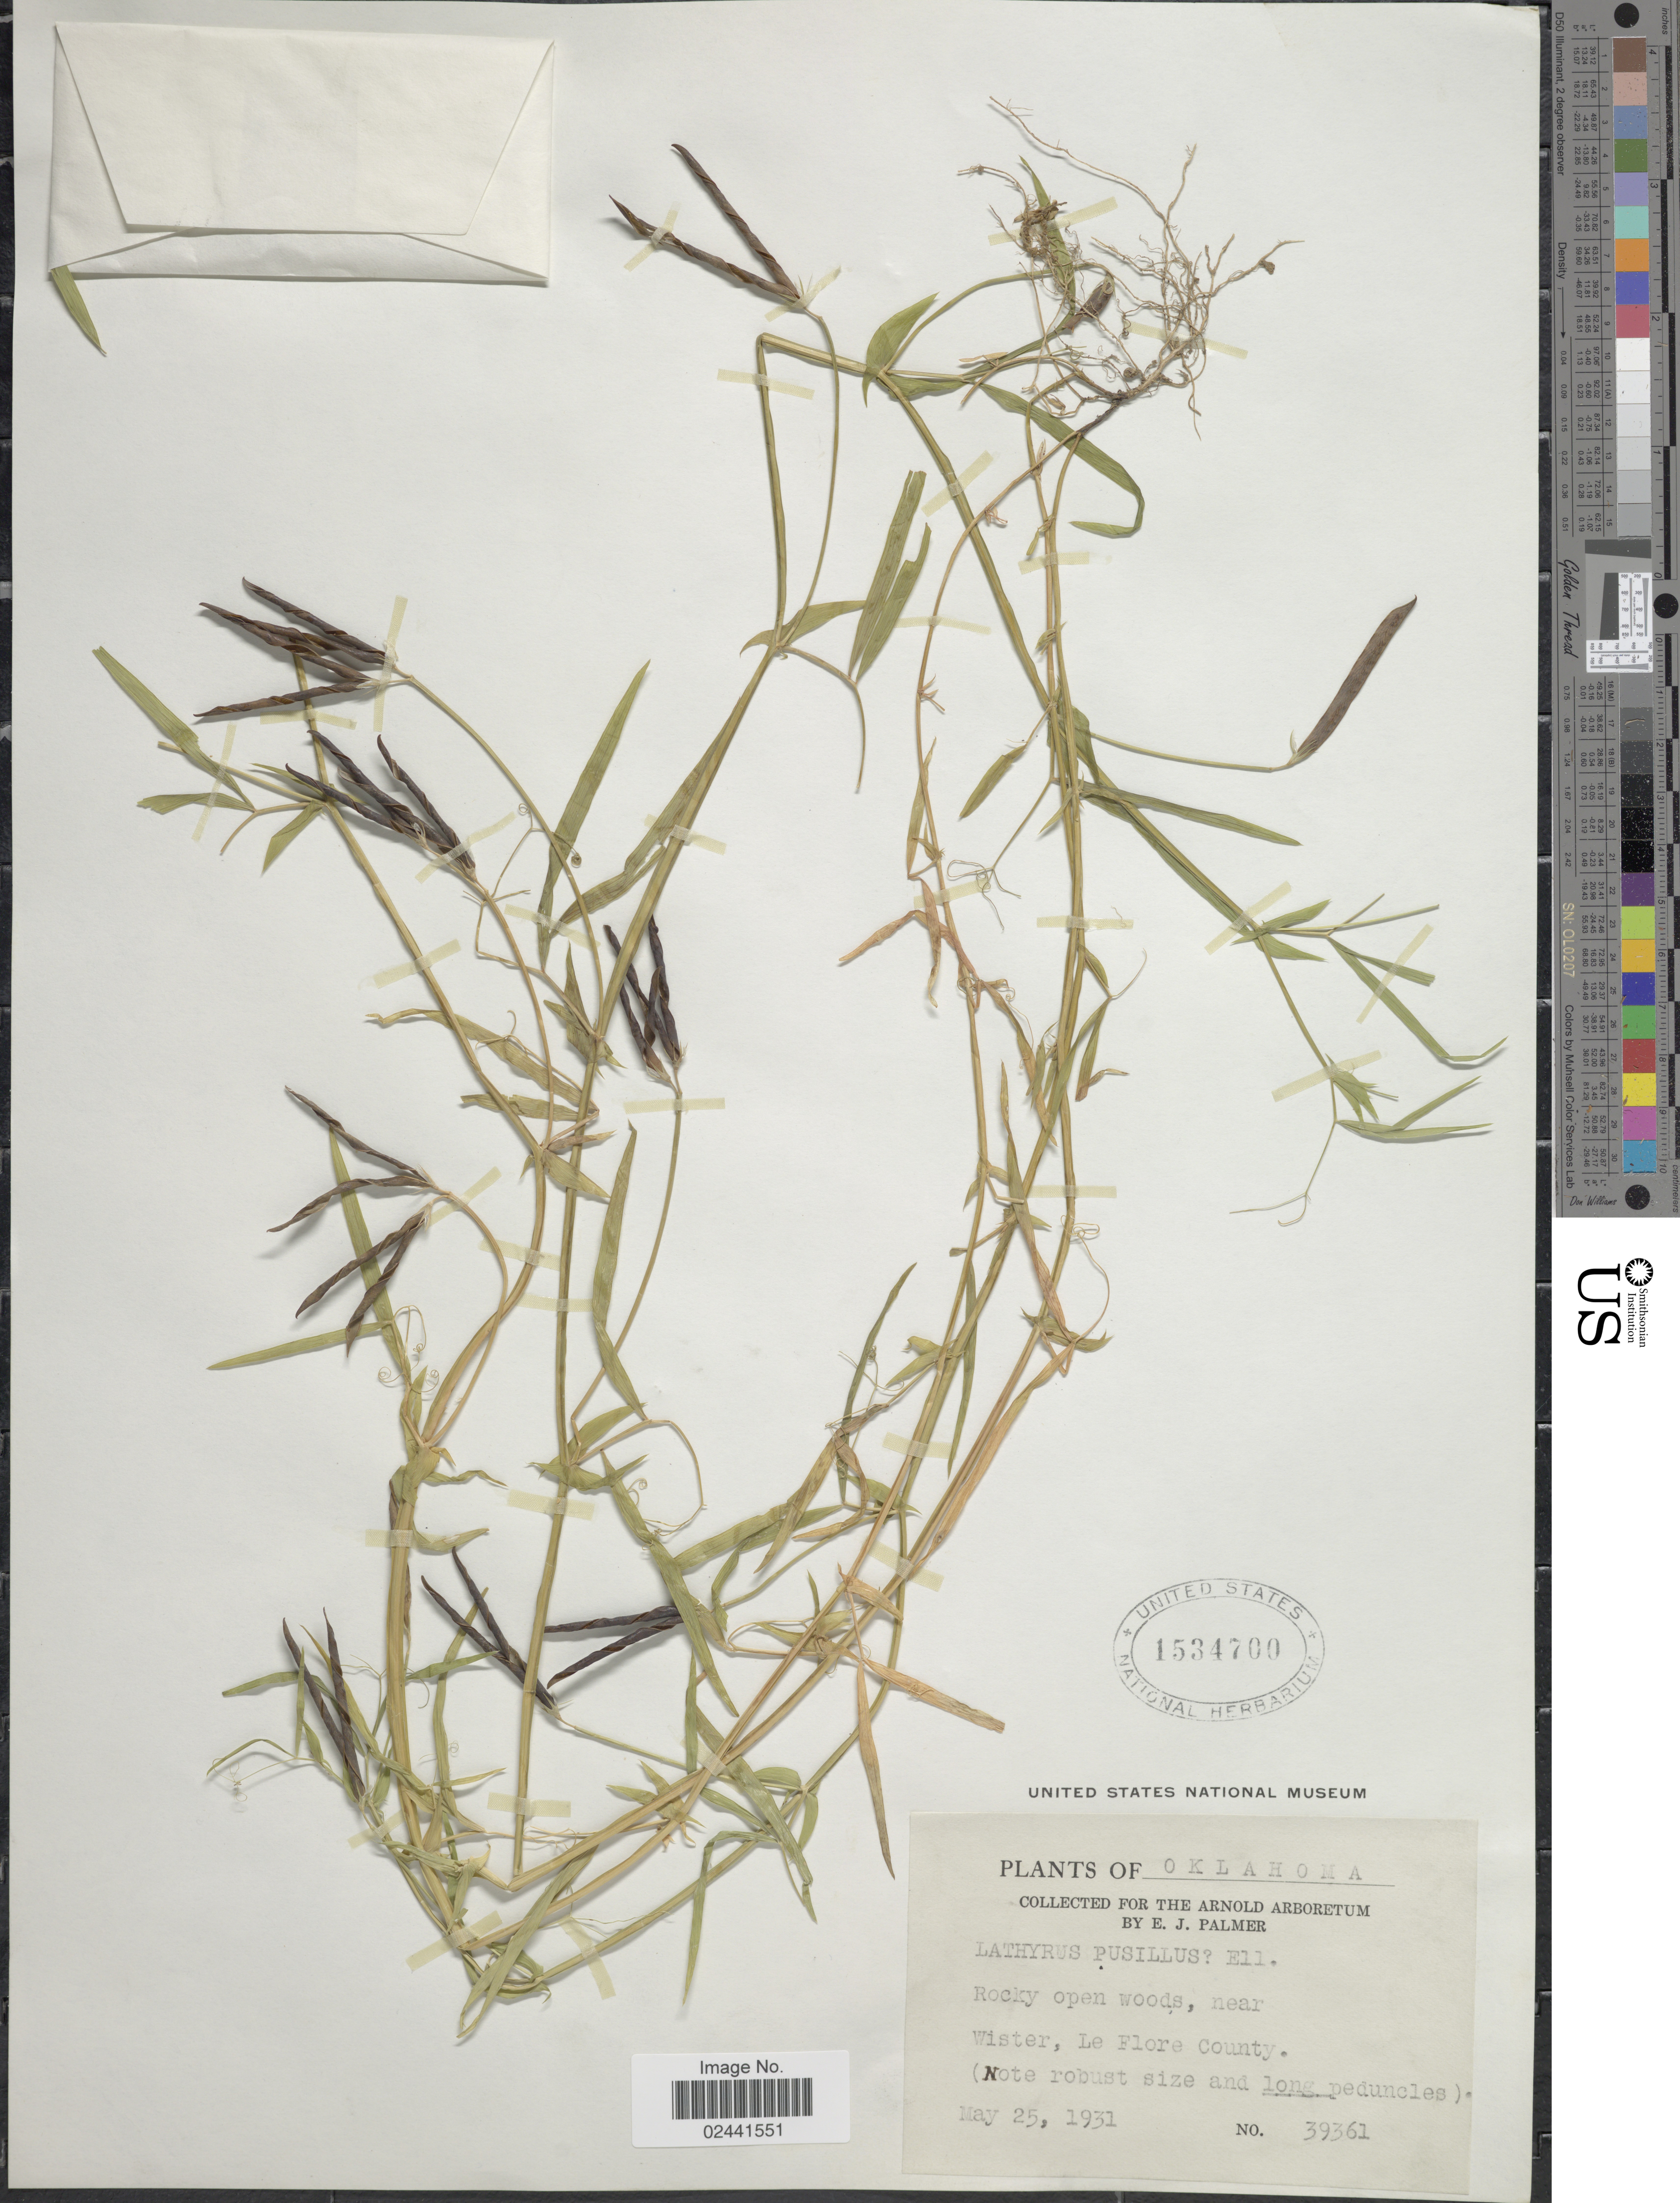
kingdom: Plantae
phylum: Tracheophyta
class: Magnoliopsida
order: Fabales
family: Fabaceae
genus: Lathyrus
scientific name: Lathyrus pusillus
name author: Elliott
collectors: E. J. Palmer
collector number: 39361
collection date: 1931-05-25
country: United States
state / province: Oklahoma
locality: Rocky open woods, near Wister, Le Flore County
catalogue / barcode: US 1534700